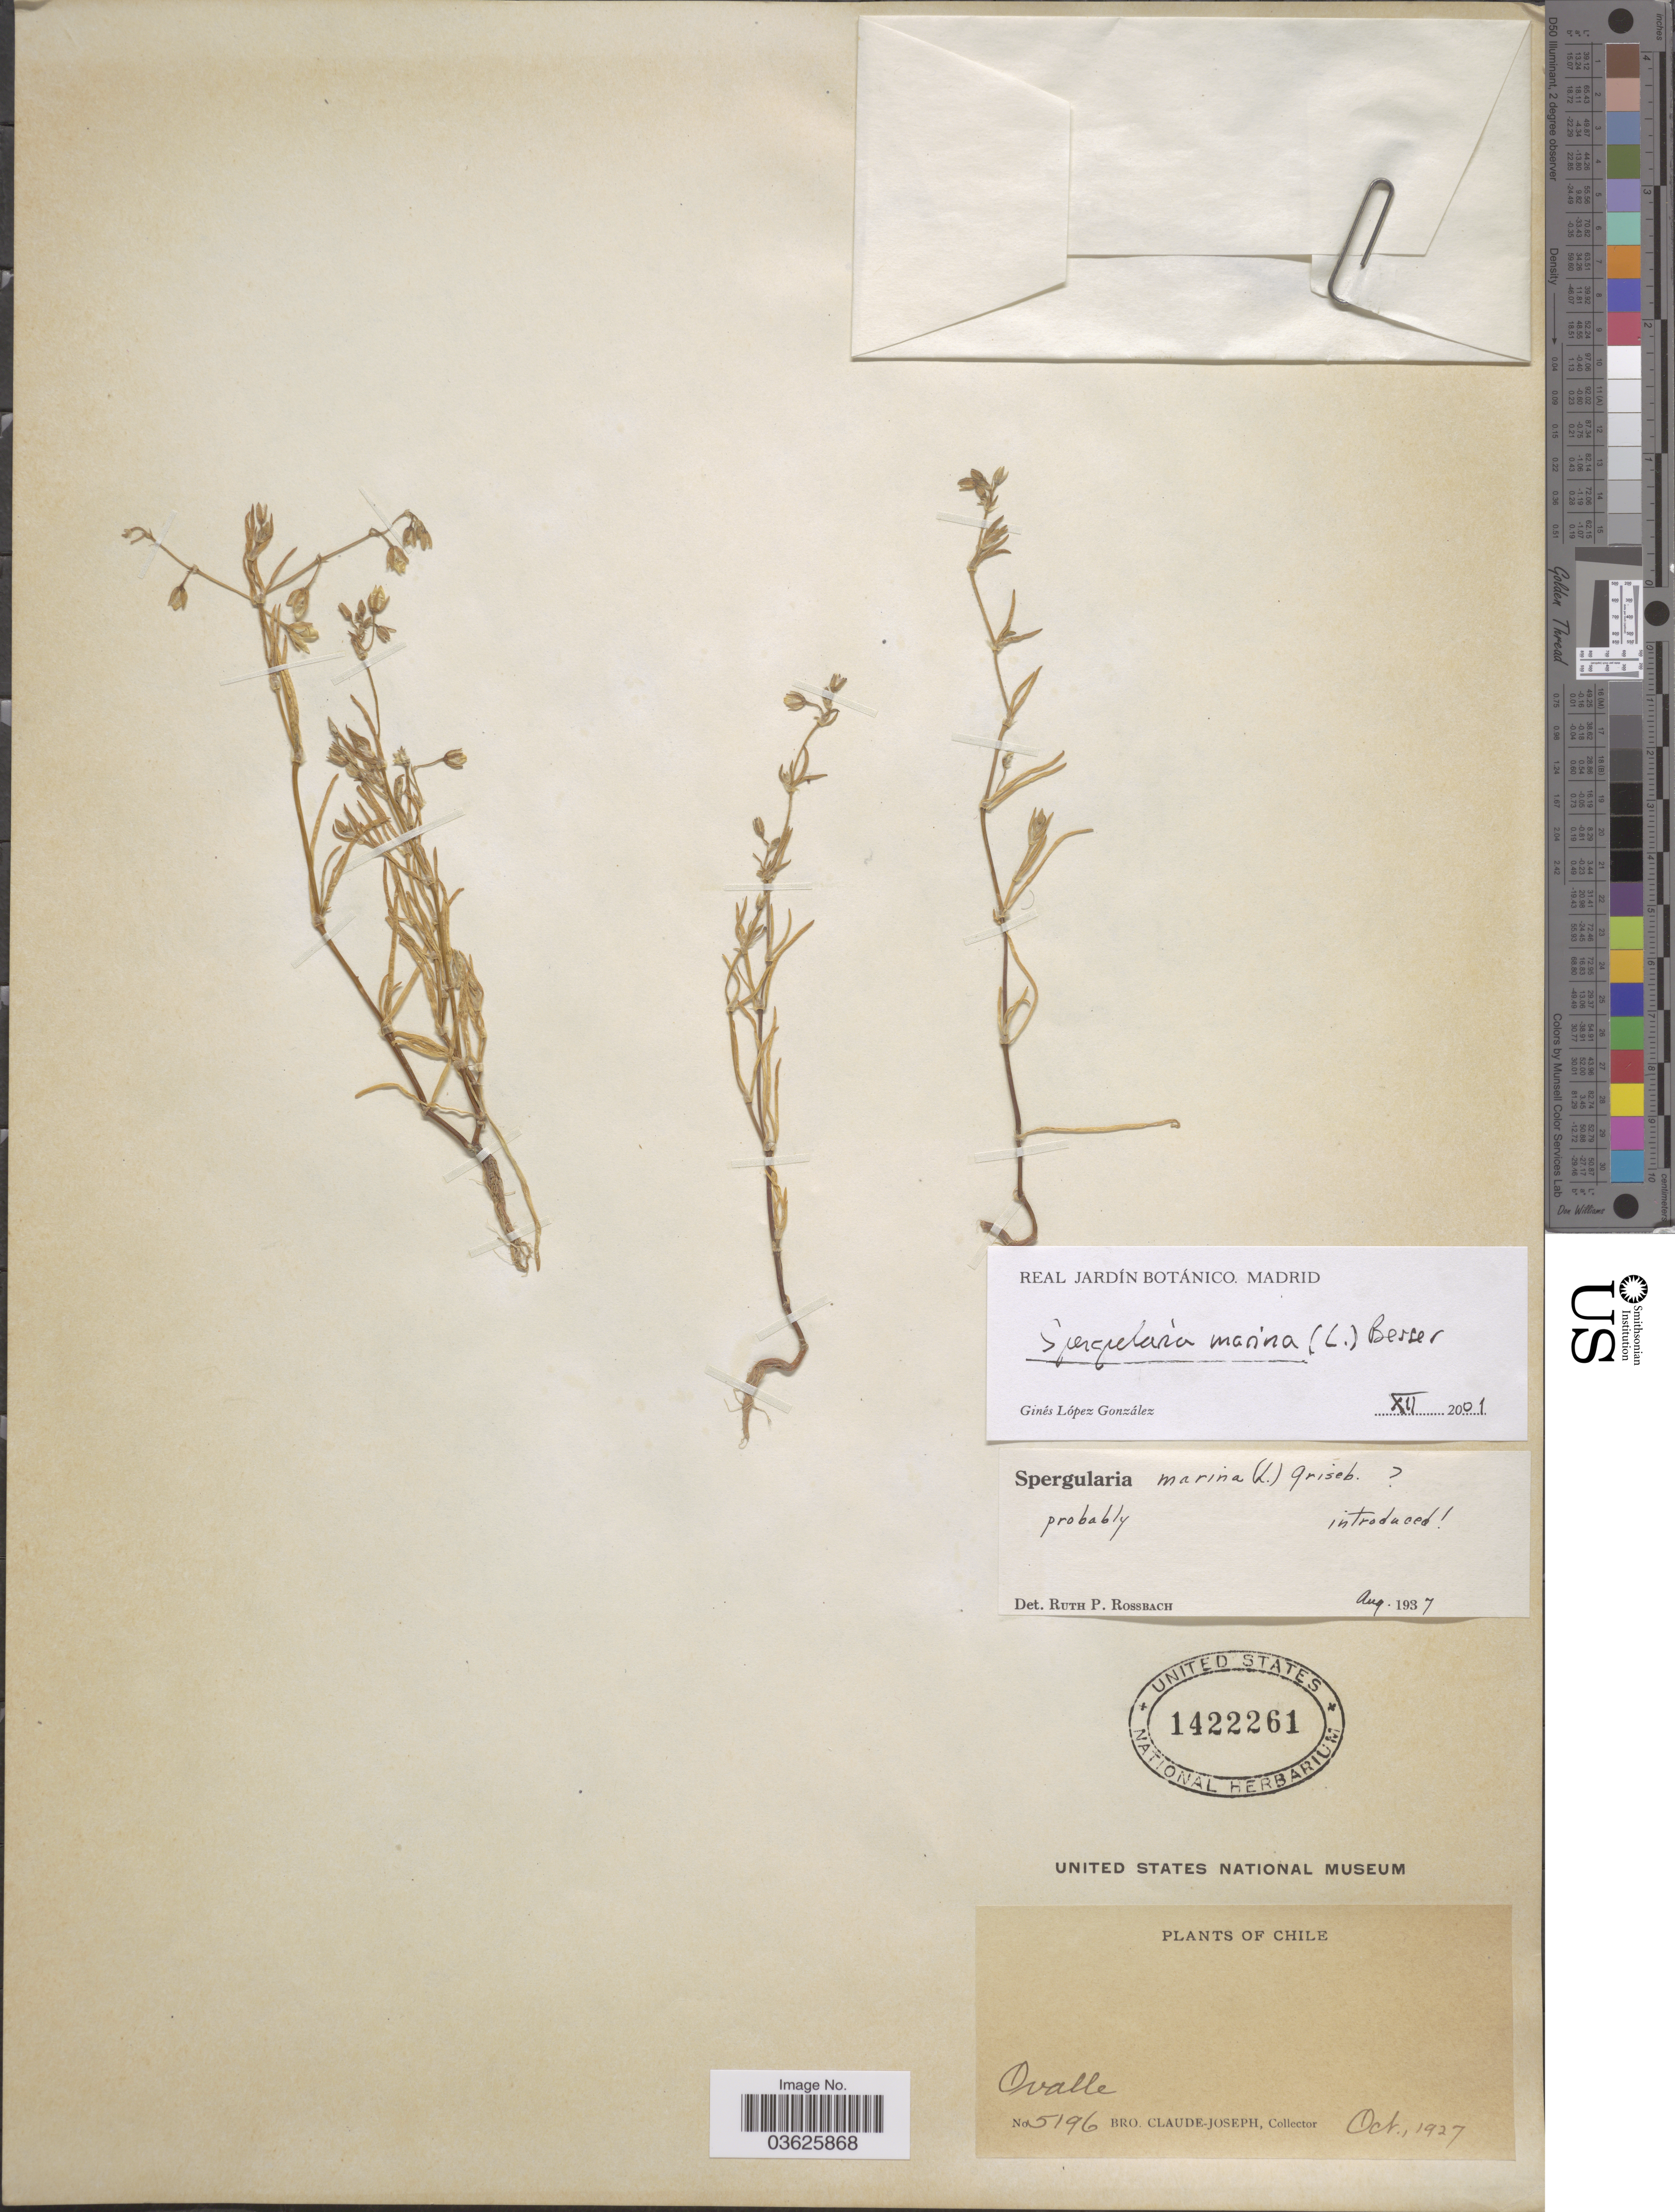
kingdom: Plantae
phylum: Tracheophyta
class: Magnoliopsida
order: Caryophyllales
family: Caryophyllaceae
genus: Spergularia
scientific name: Spergularia marina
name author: (L.) Griseb.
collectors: Bro. Claude-Joseph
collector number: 5196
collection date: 1927-10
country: Chile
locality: Ovalle.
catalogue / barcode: US 1422261